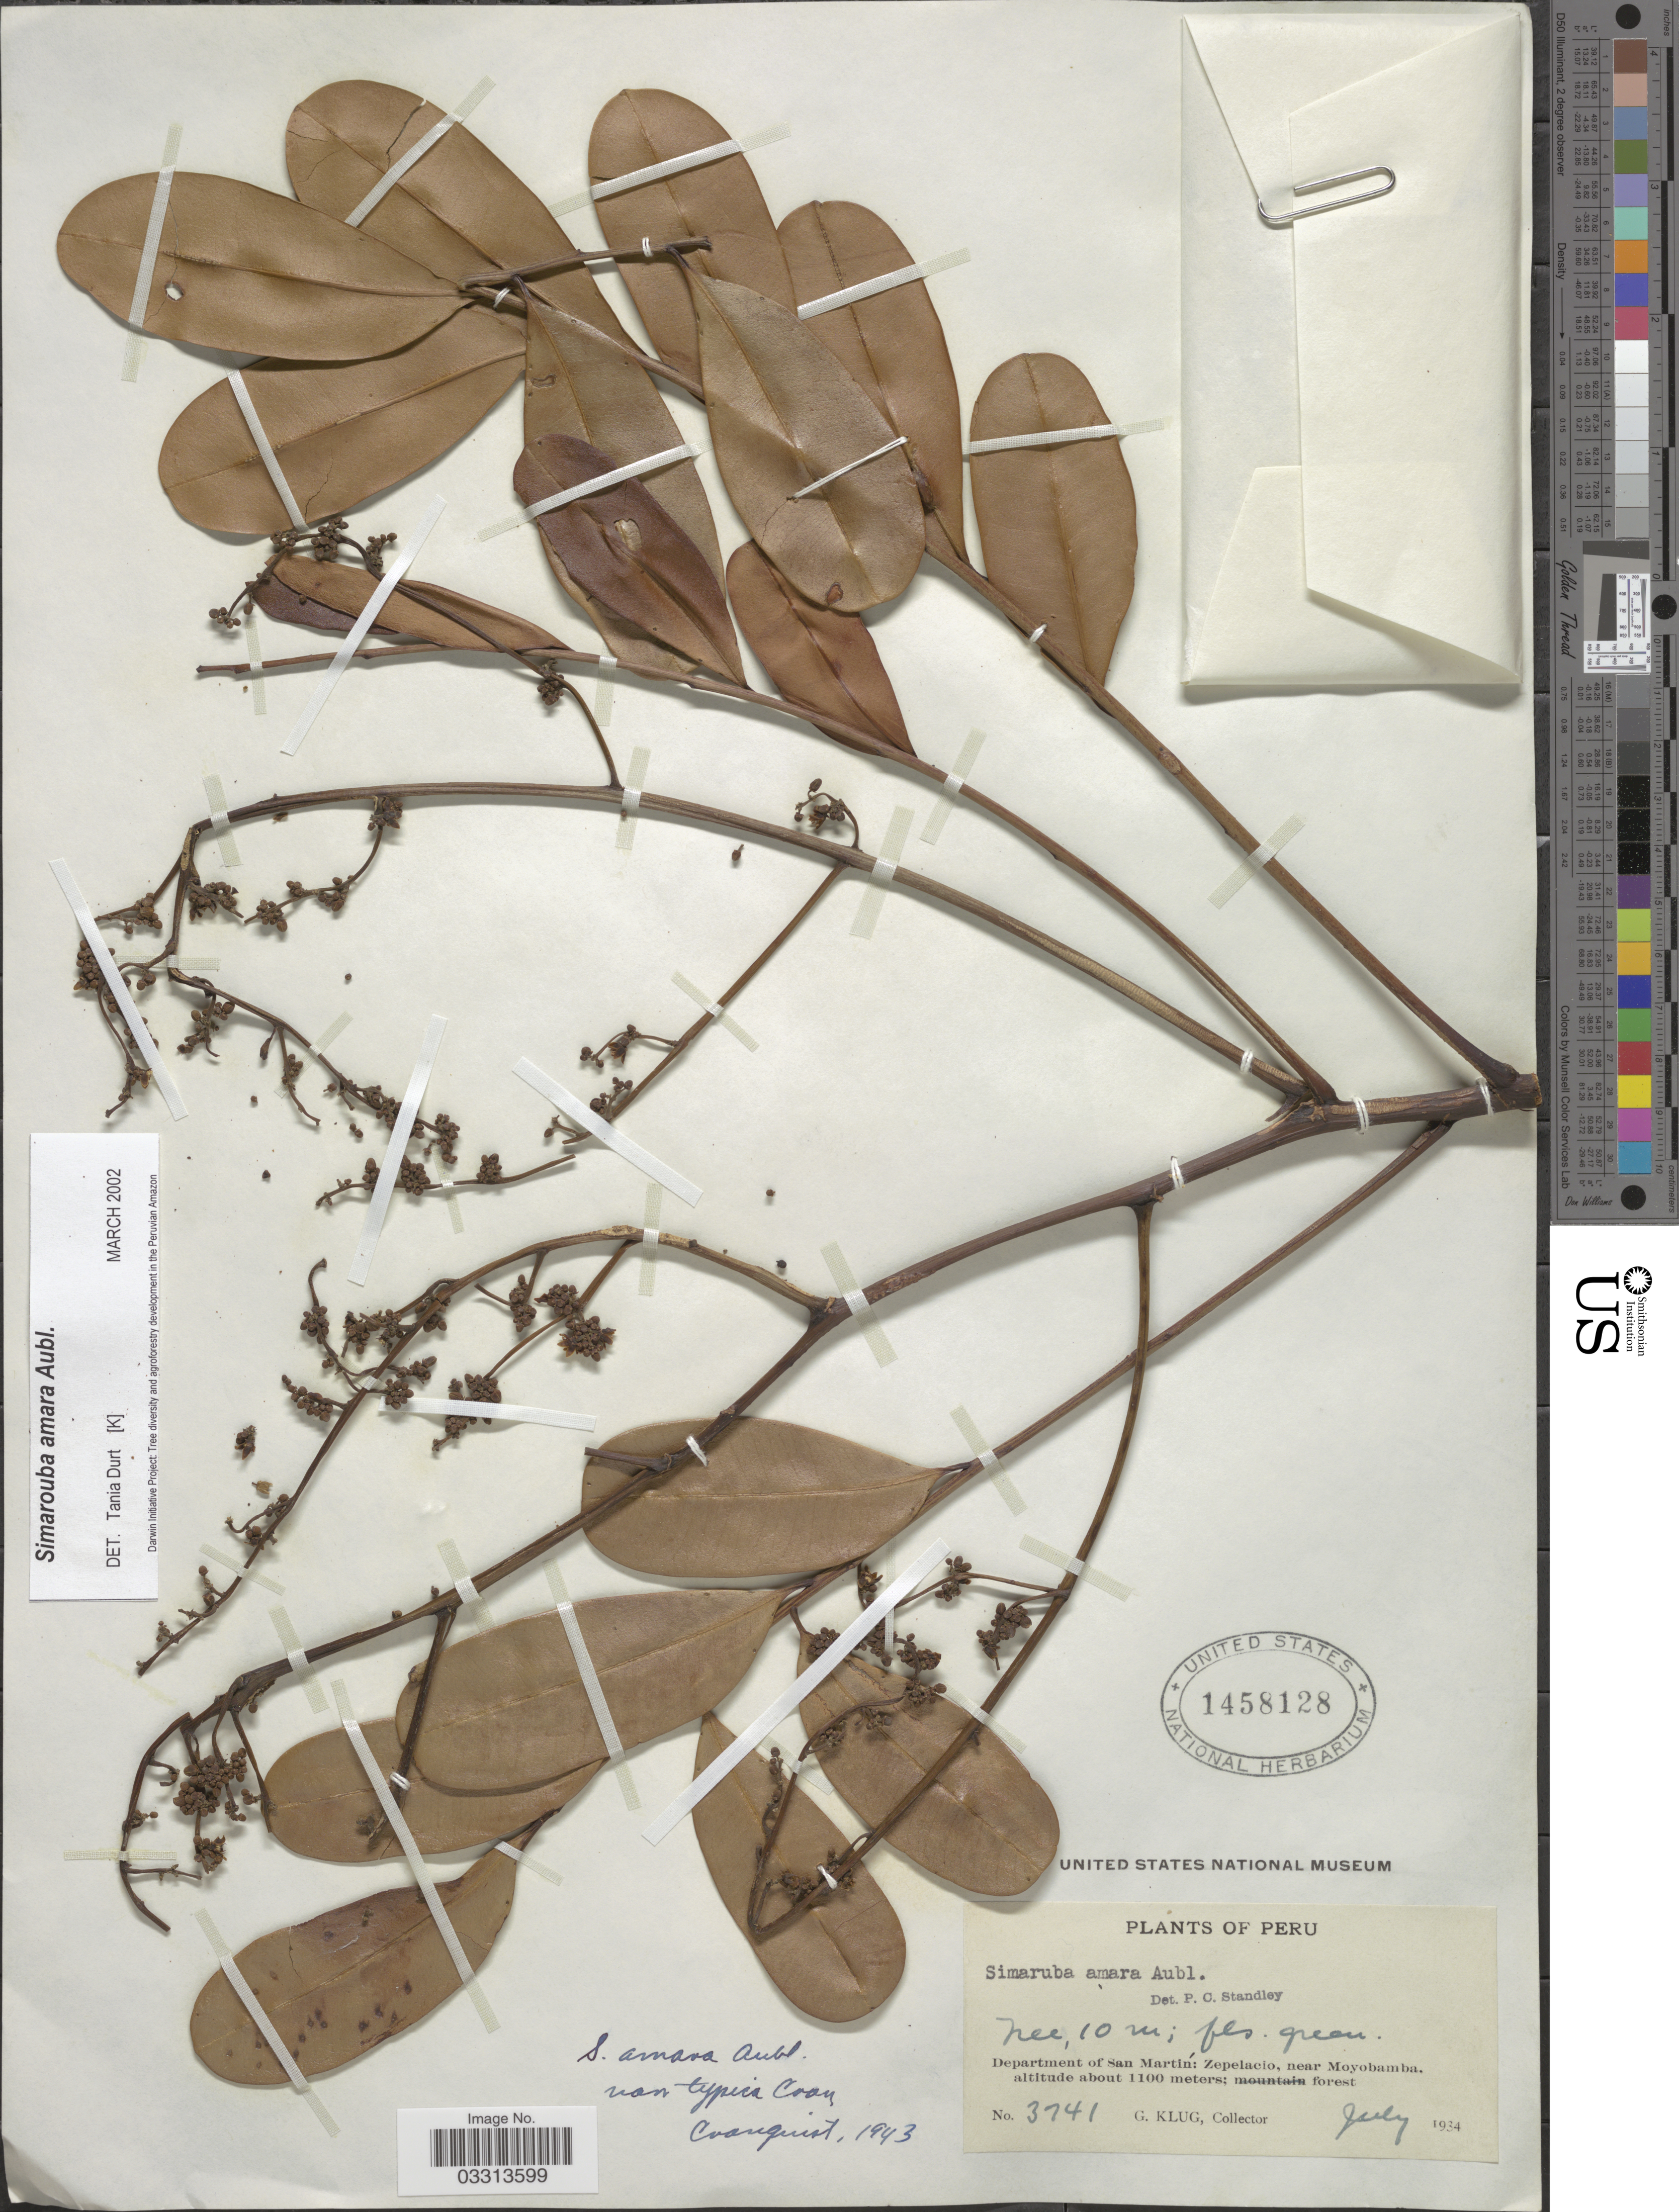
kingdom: Plantae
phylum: Tracheophyta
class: Magnoliopsida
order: Sapindales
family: Simaroubaceae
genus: Simarouba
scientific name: Simarouba amara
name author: Aubl.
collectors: G. Klug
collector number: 3741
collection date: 1934-07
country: Peru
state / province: San Martín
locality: Department of San Martín: Zepelacio, near Moyobamba.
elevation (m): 1100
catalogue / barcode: US 1458128